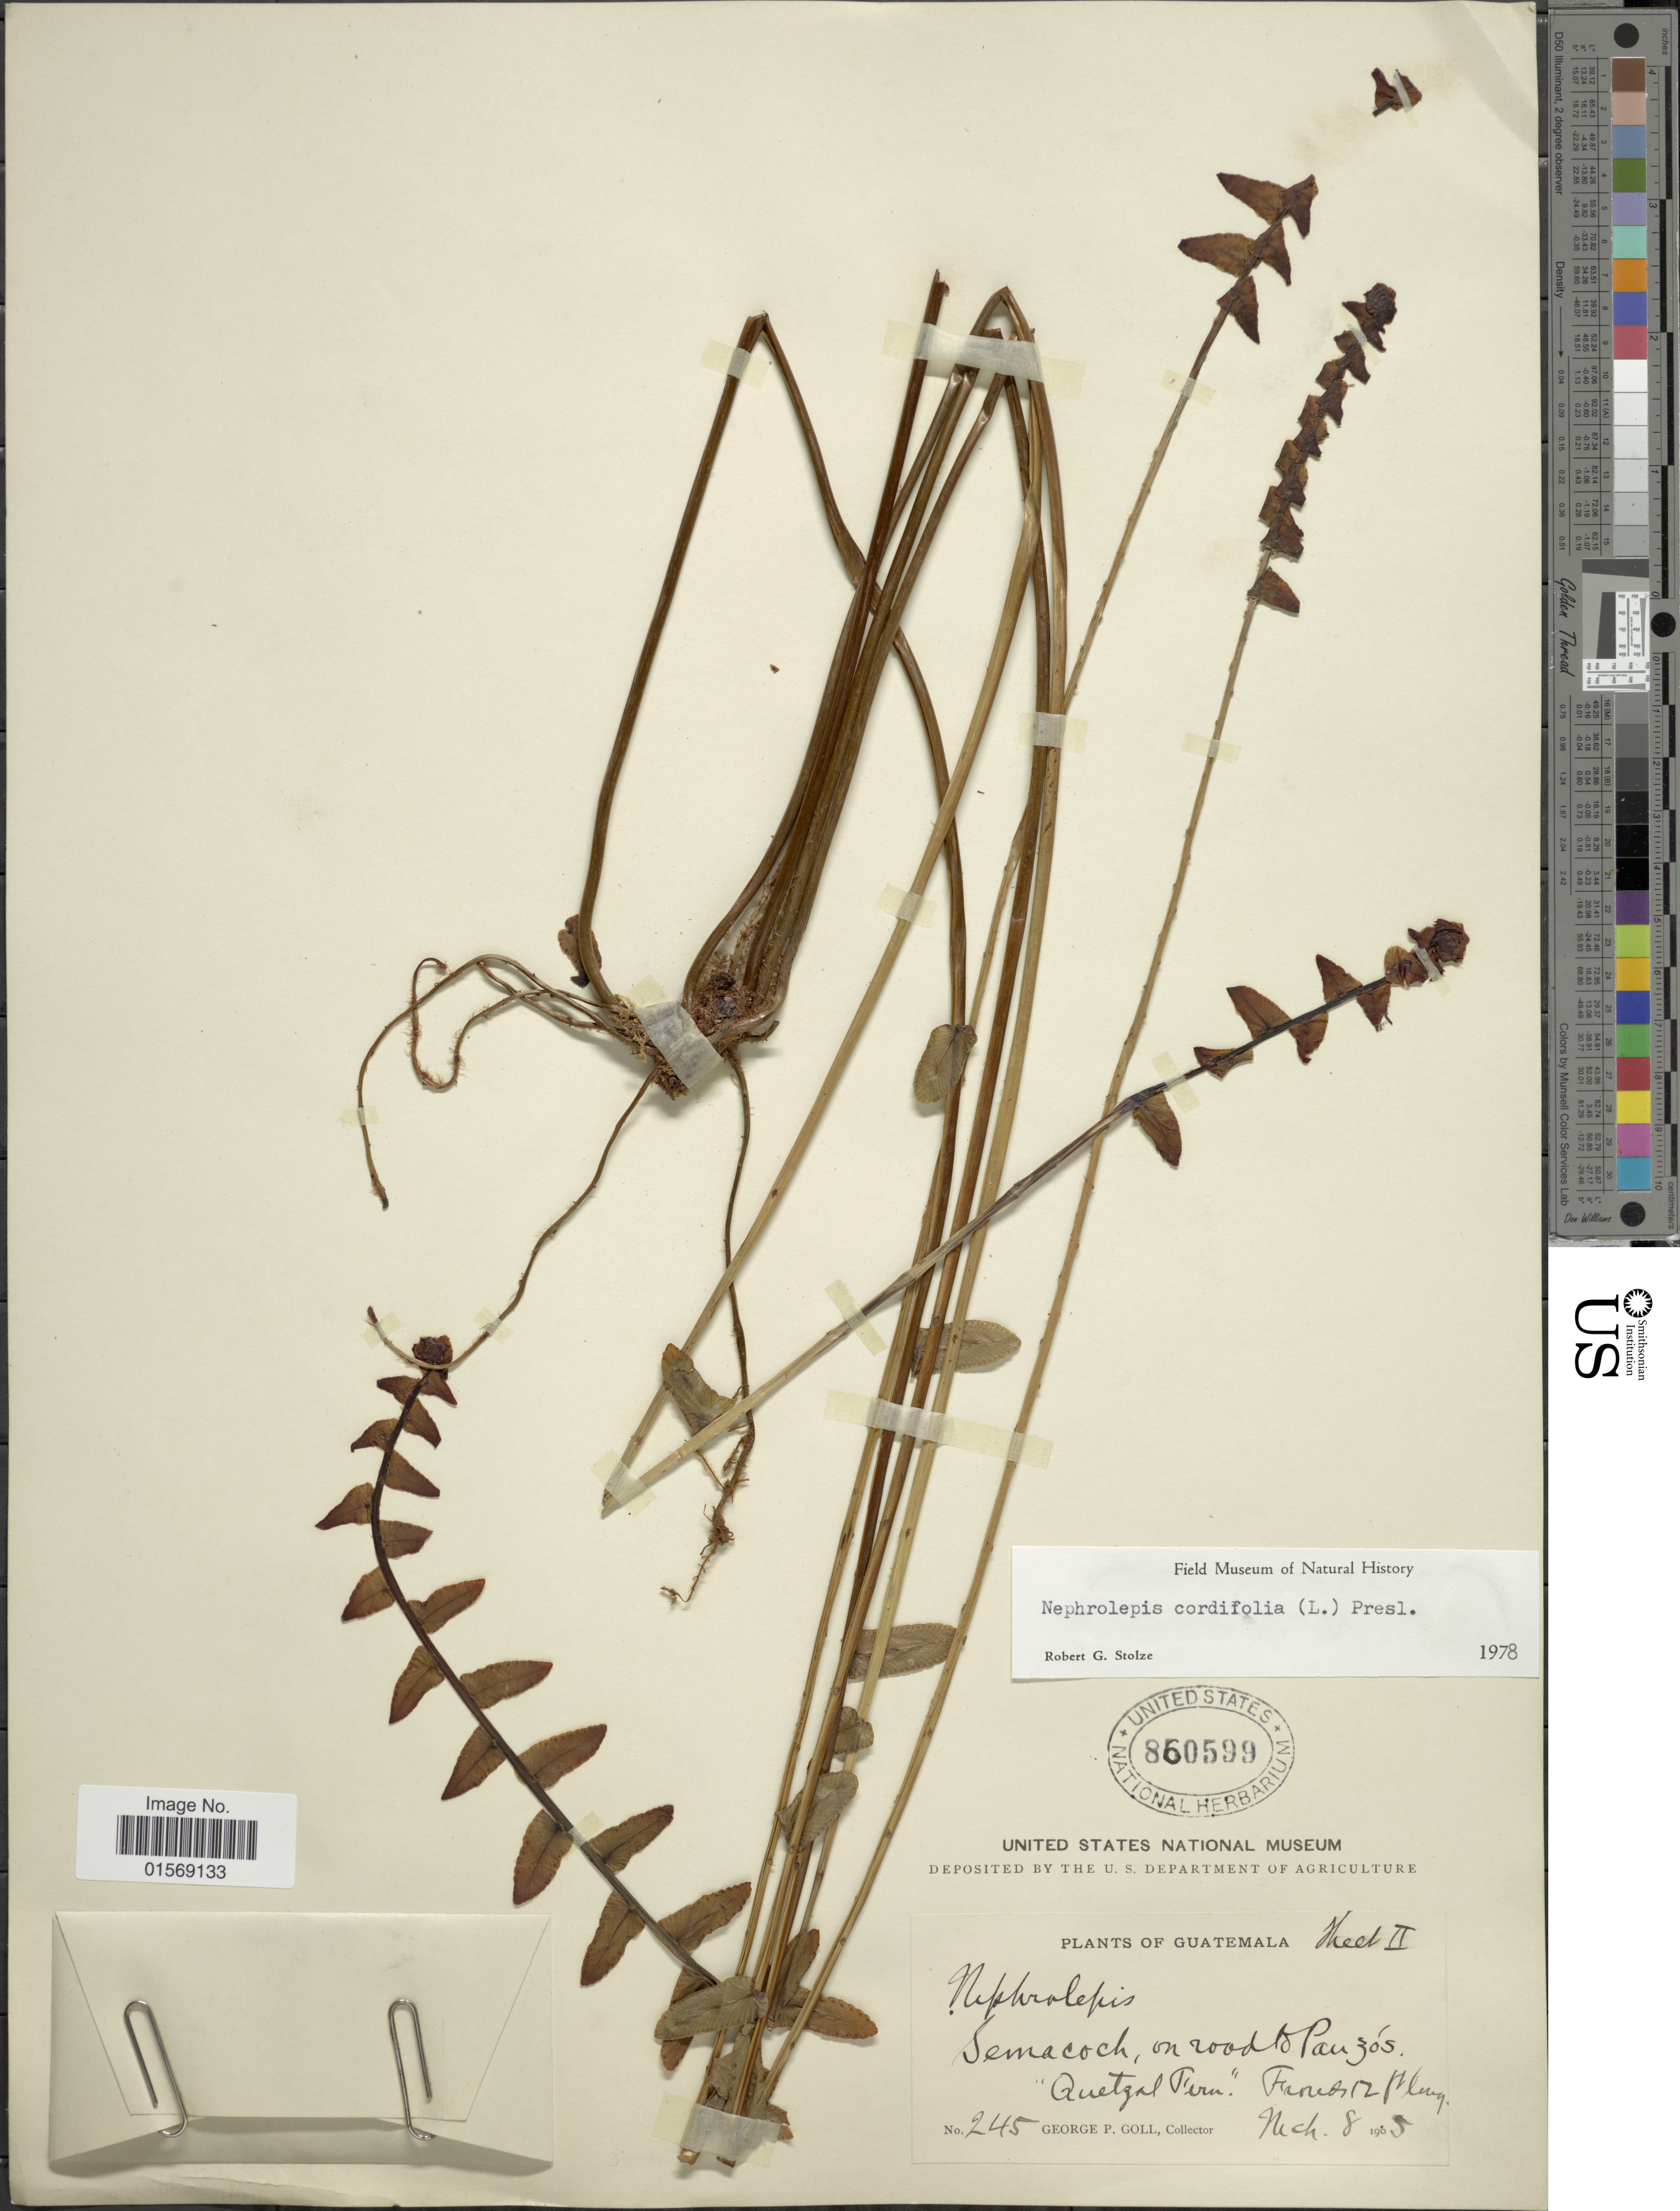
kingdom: Plantae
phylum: Tracheophyta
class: Polypodiopsida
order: Polypodiales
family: Nephrolepidaceae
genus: Nephrolepis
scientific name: Nephrolepis pendula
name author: (Raddi) J. Sm.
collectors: G. P. Goll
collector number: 245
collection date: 1905-03-08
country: Guatemala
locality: Guatemala. Semacoch, on the road to Panzos. "Quetzal Fern"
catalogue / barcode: US 860599